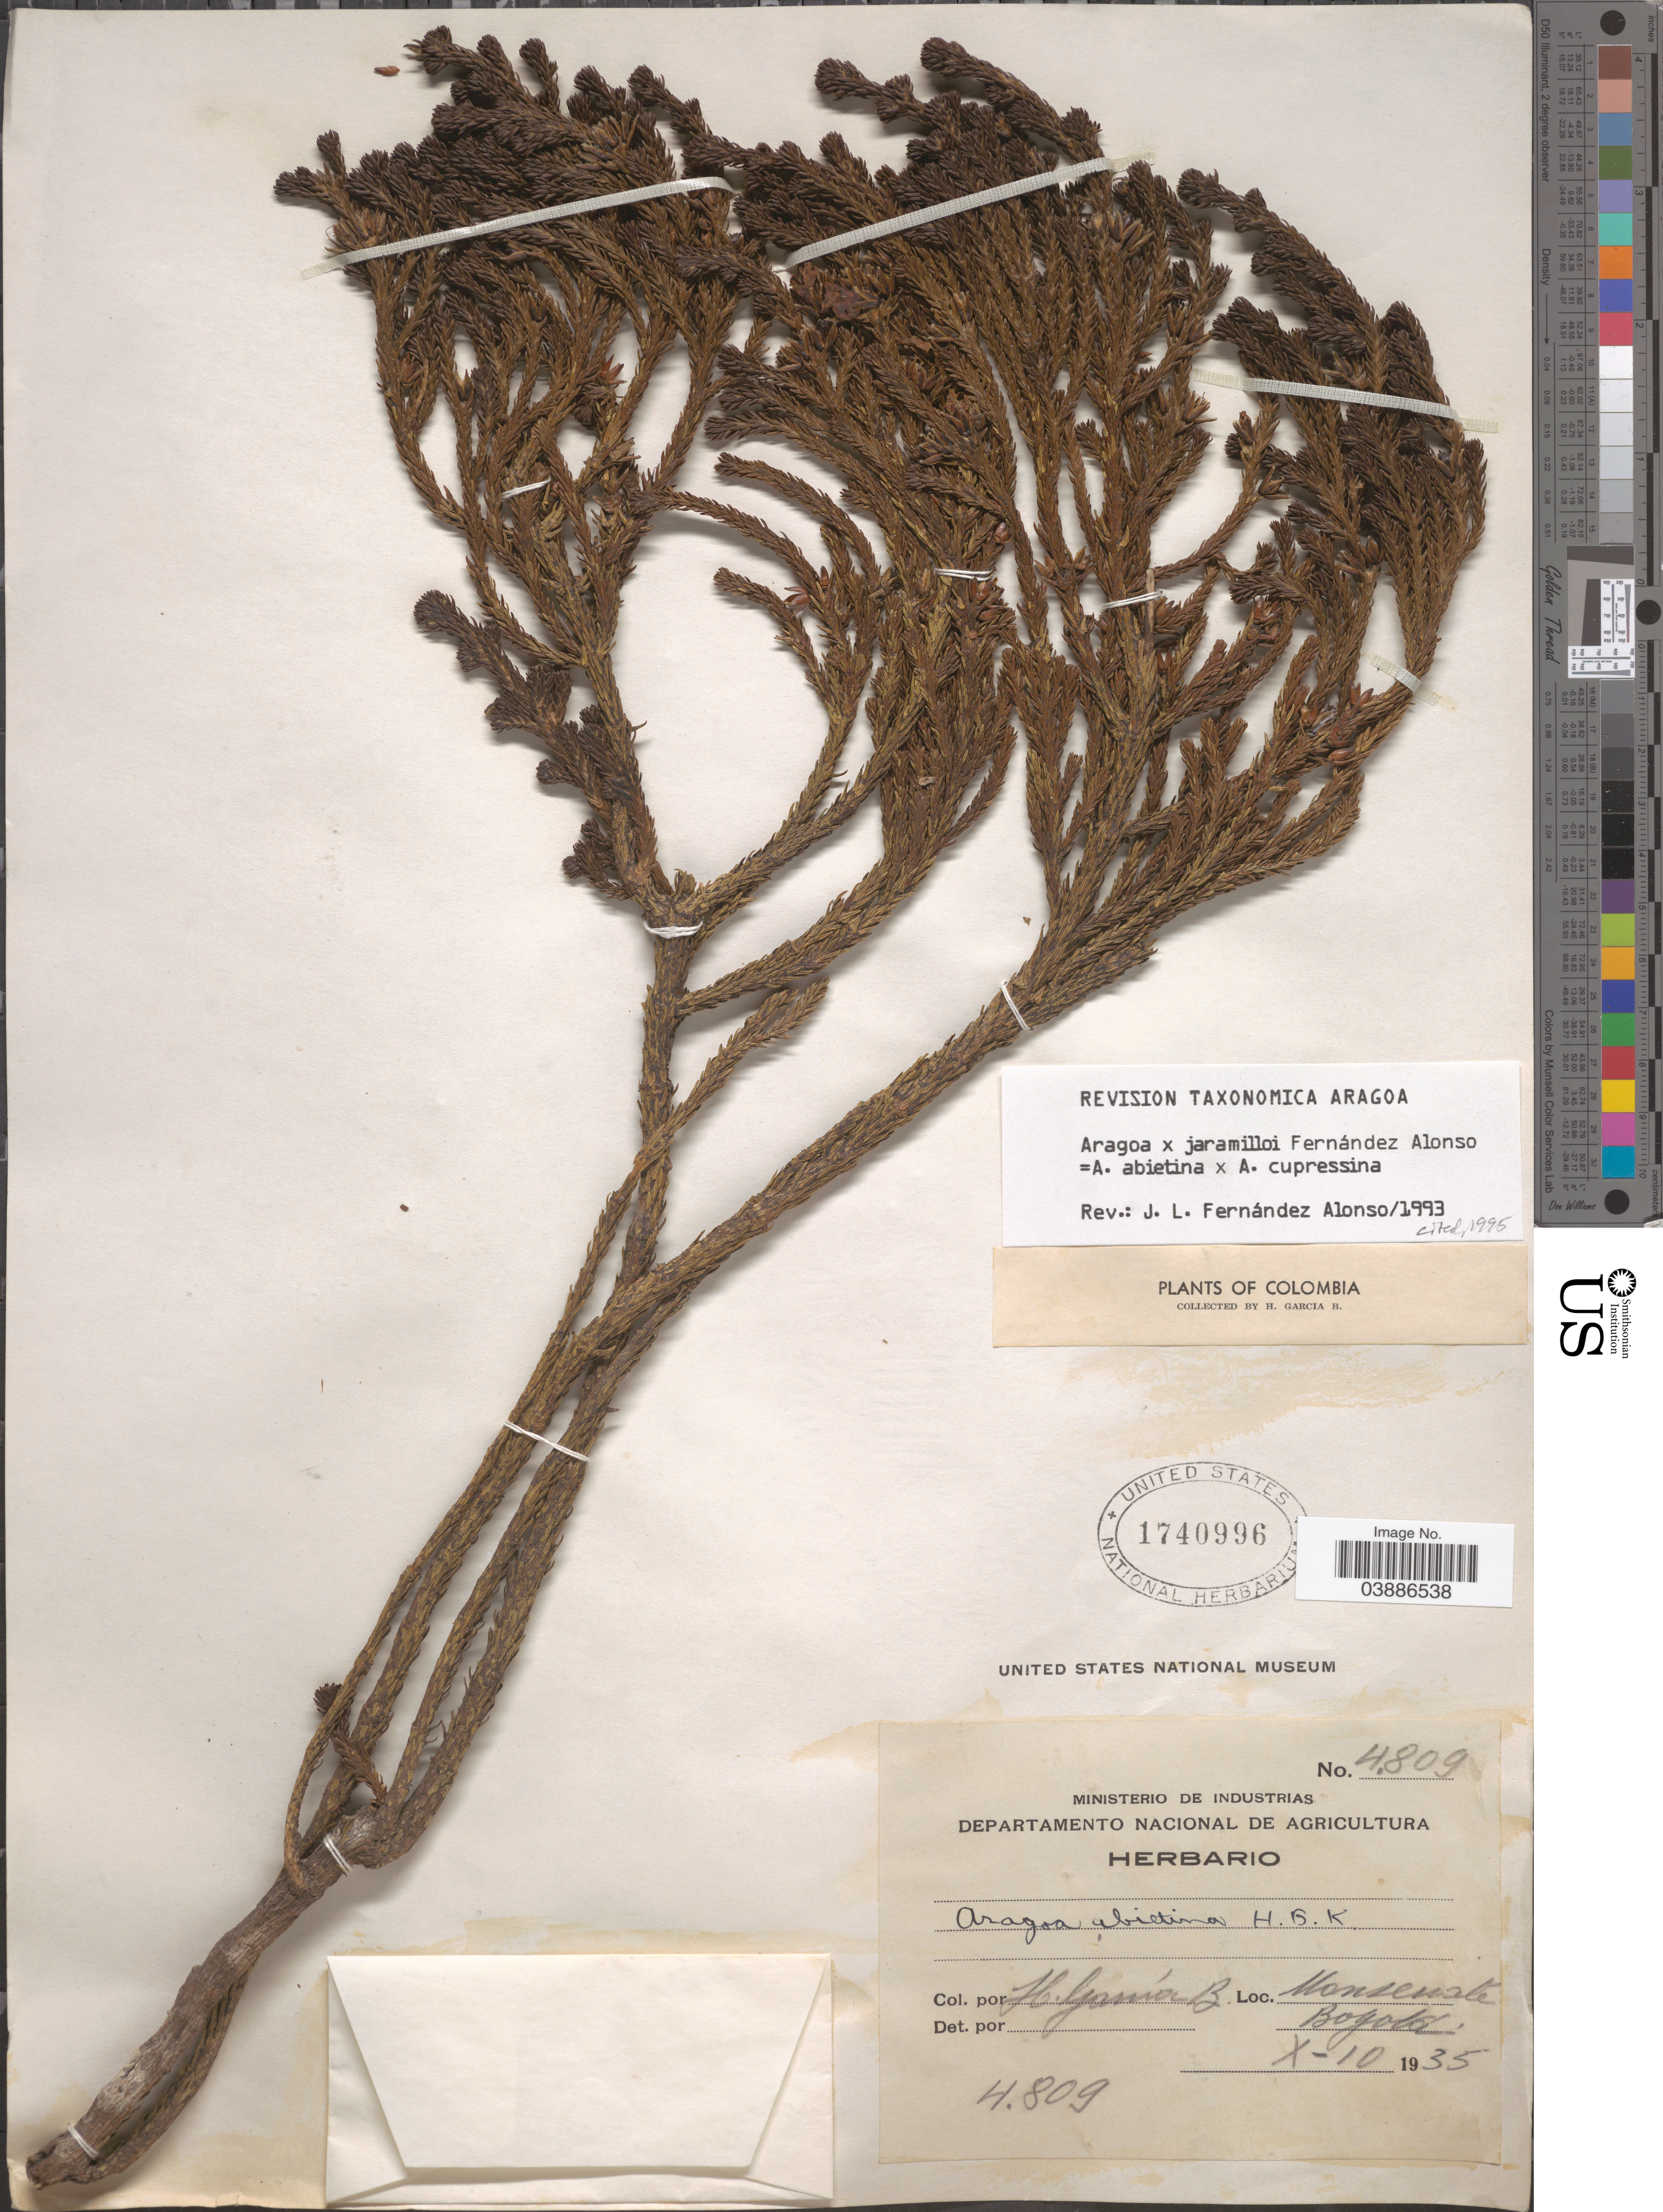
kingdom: Plantae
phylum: Tracheophyta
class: Magnoliopsida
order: Lamiales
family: Plantaginaceae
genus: Aragoa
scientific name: Aragoa x jaramilloi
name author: Fern. Alonso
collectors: H. García B.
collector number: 4809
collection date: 1935-10-10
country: Colombia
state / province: Bogota D.C.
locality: Monserrate, Bogotá.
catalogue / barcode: US 1740996